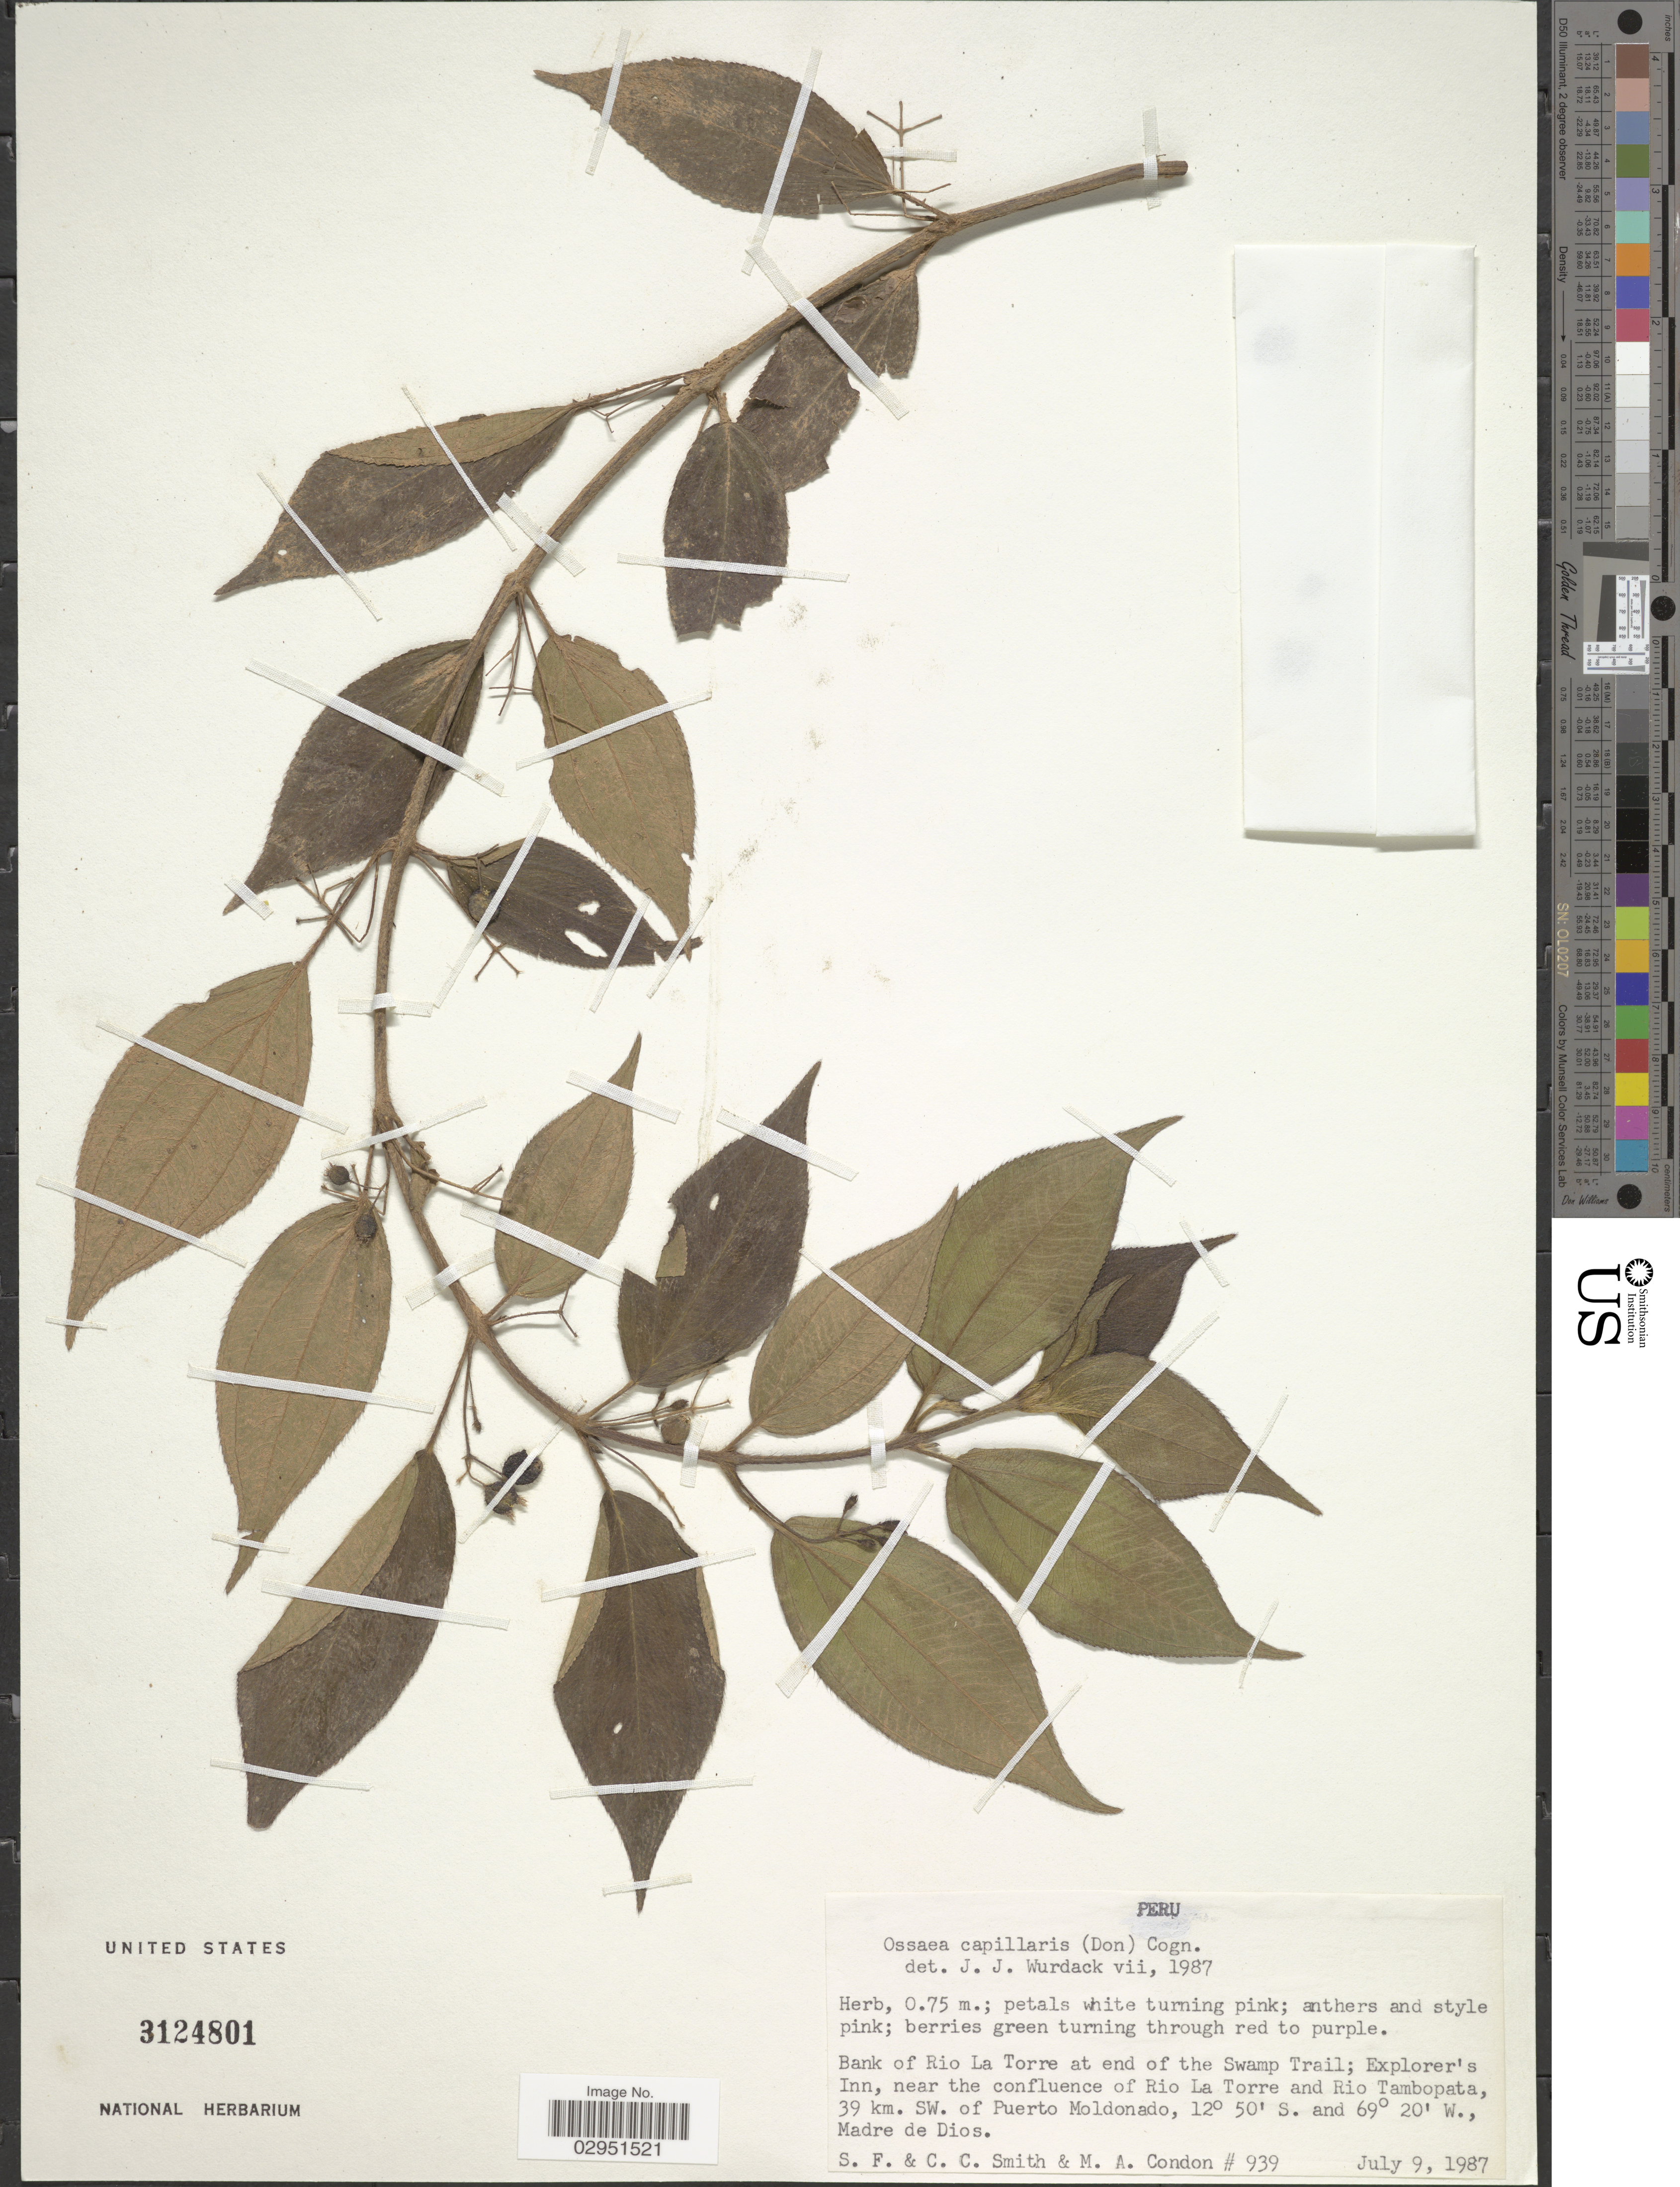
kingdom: Plantae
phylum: Tracheophyta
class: Magnoliopsida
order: Myrtales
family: Melastomataceae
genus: Ossaea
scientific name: Ossaea capillaris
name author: (D. Don) Cogn.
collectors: S.F. Smith, C. C. Smith & M. Condon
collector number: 939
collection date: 1987-07-09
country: Peru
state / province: Madre de Dios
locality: Bank of Rio La Torre at end of the Swamp Trail; Explorer's Inn, near the confluence of Rio La Torre and Rio Tambopata, 39 km. SW. of Puerto Moldonado.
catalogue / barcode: US 3124801